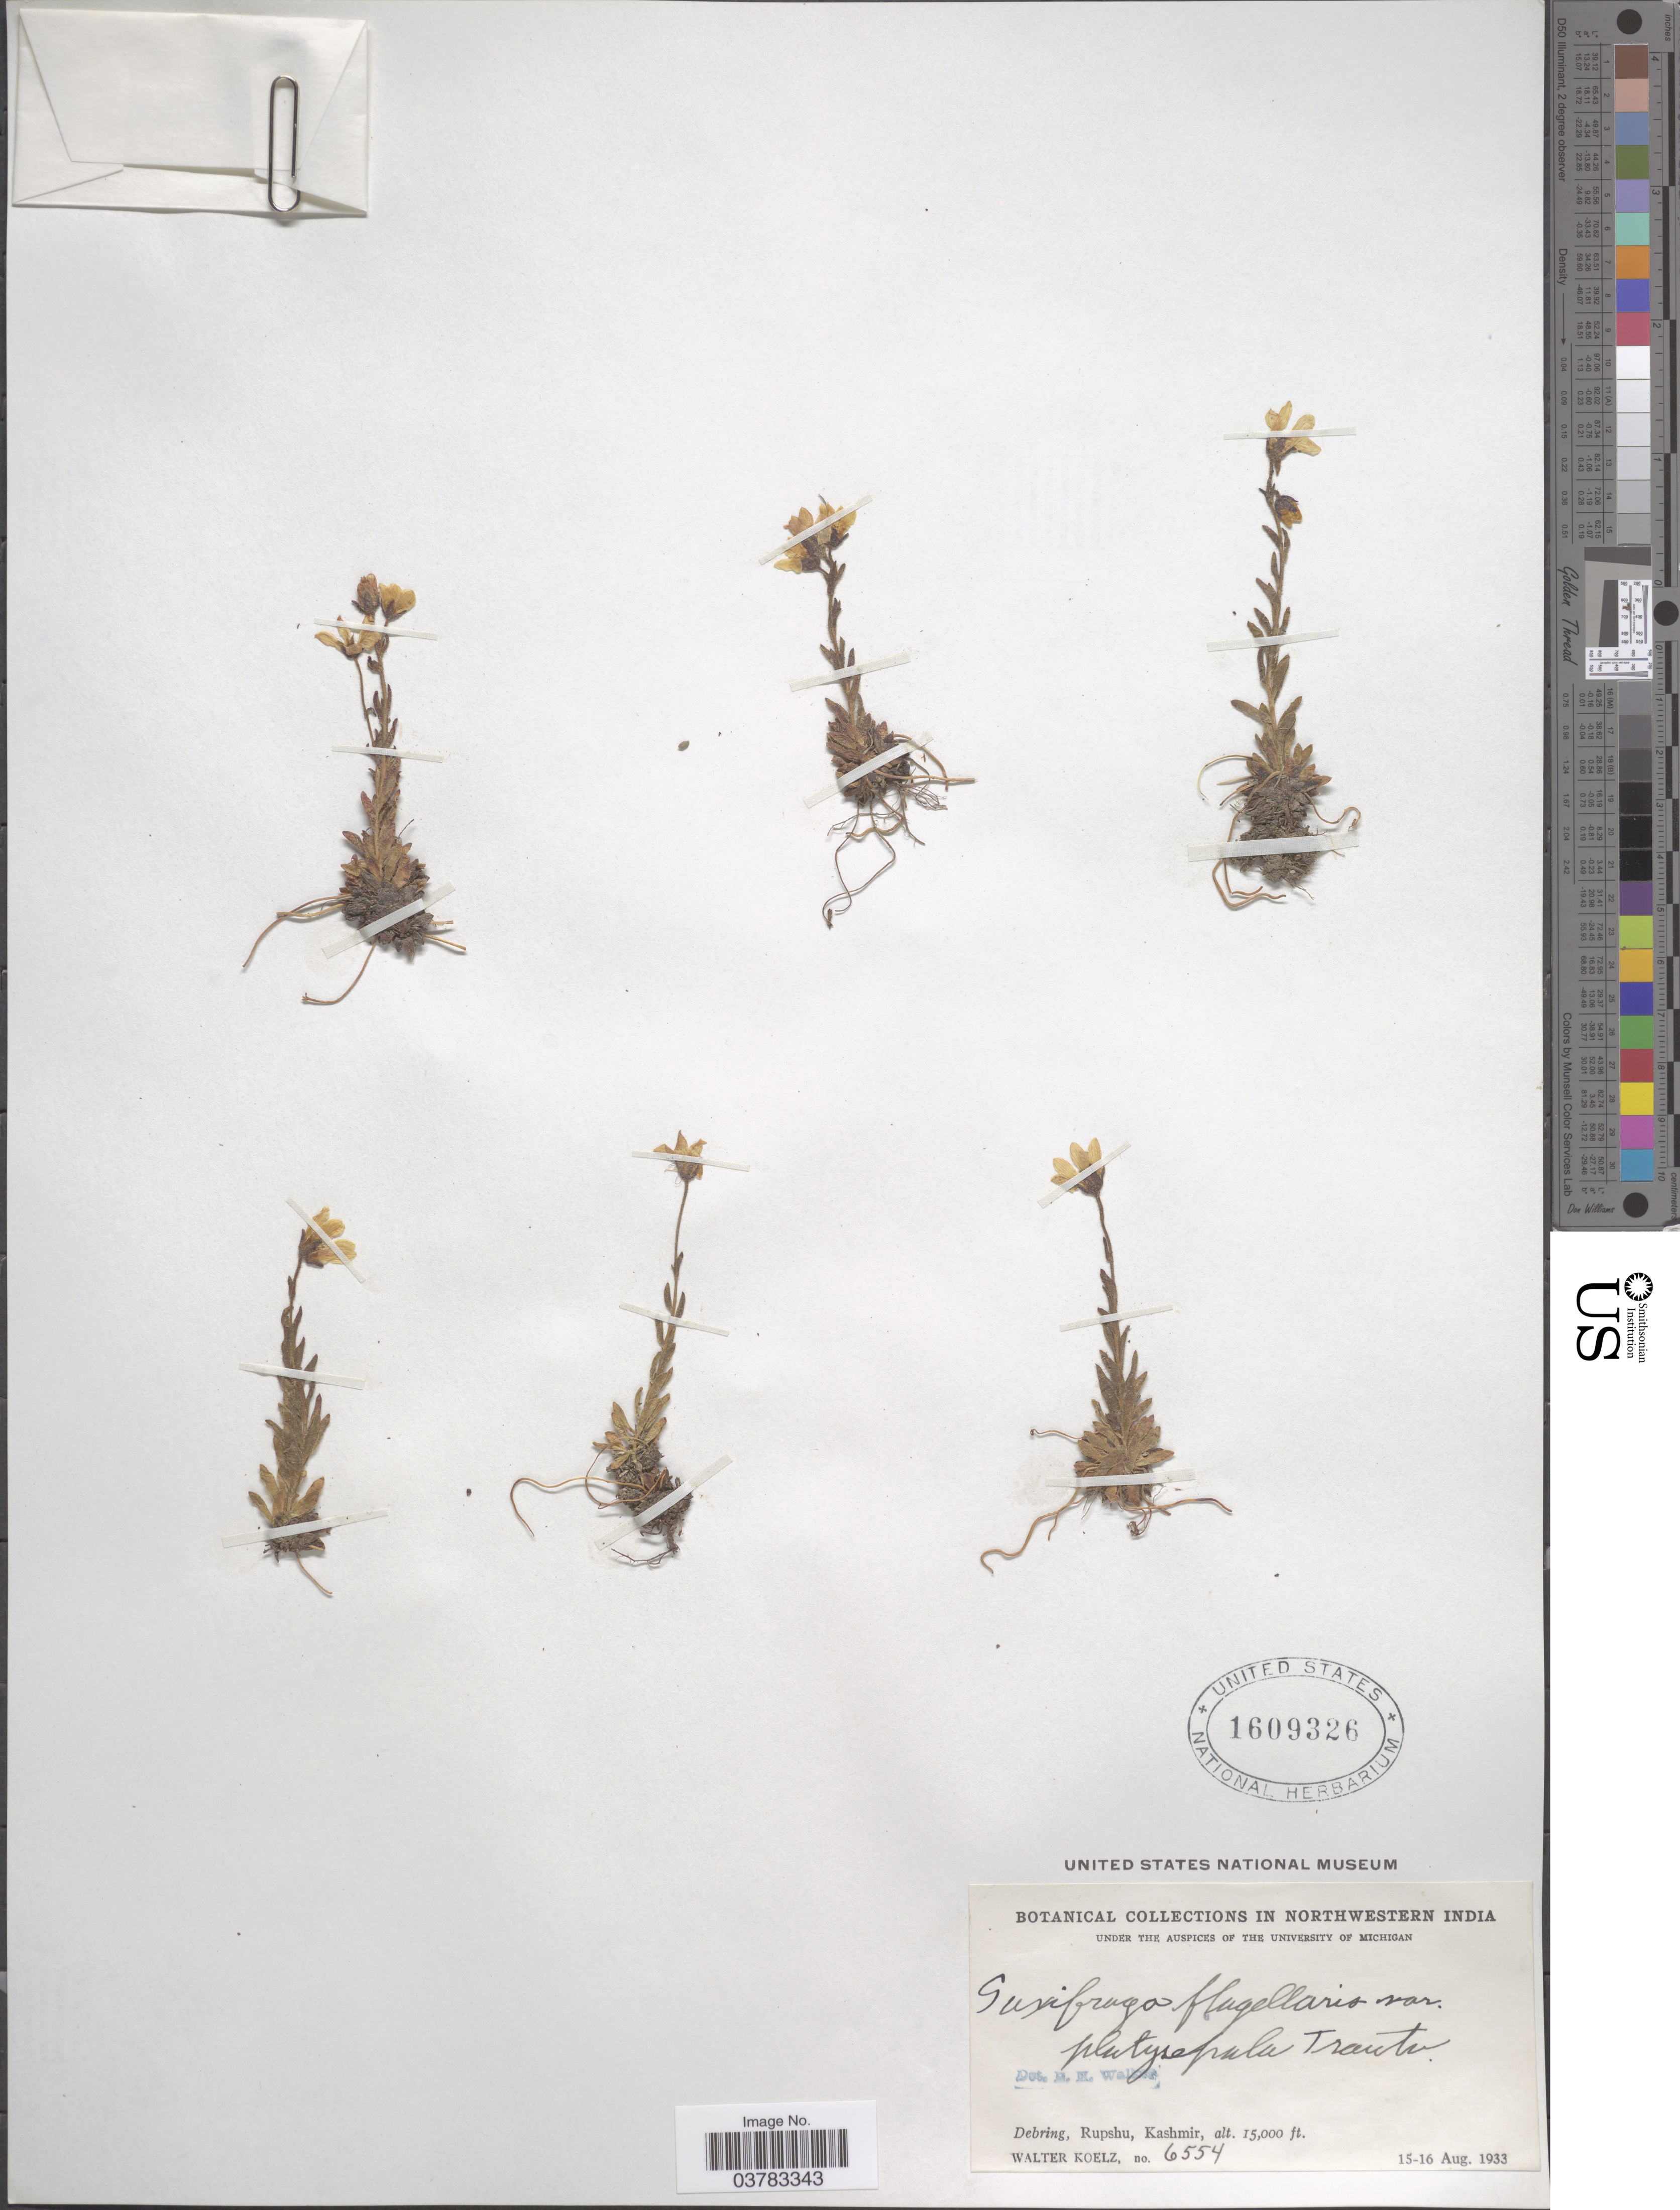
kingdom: Plantae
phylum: Tracheophyta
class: Magnoliopsida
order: Saxifragales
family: Saxifragaceae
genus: Saxifraga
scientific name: Saxifraga flagellaris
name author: Willd. ex Sternb.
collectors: W. N. Koelz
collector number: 6554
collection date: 1933-08-15/1933-08-16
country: India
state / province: Jammu and Kashmir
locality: Northwestern India. Debring, Rupshu, Kashmir.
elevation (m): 4572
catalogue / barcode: US 1609326